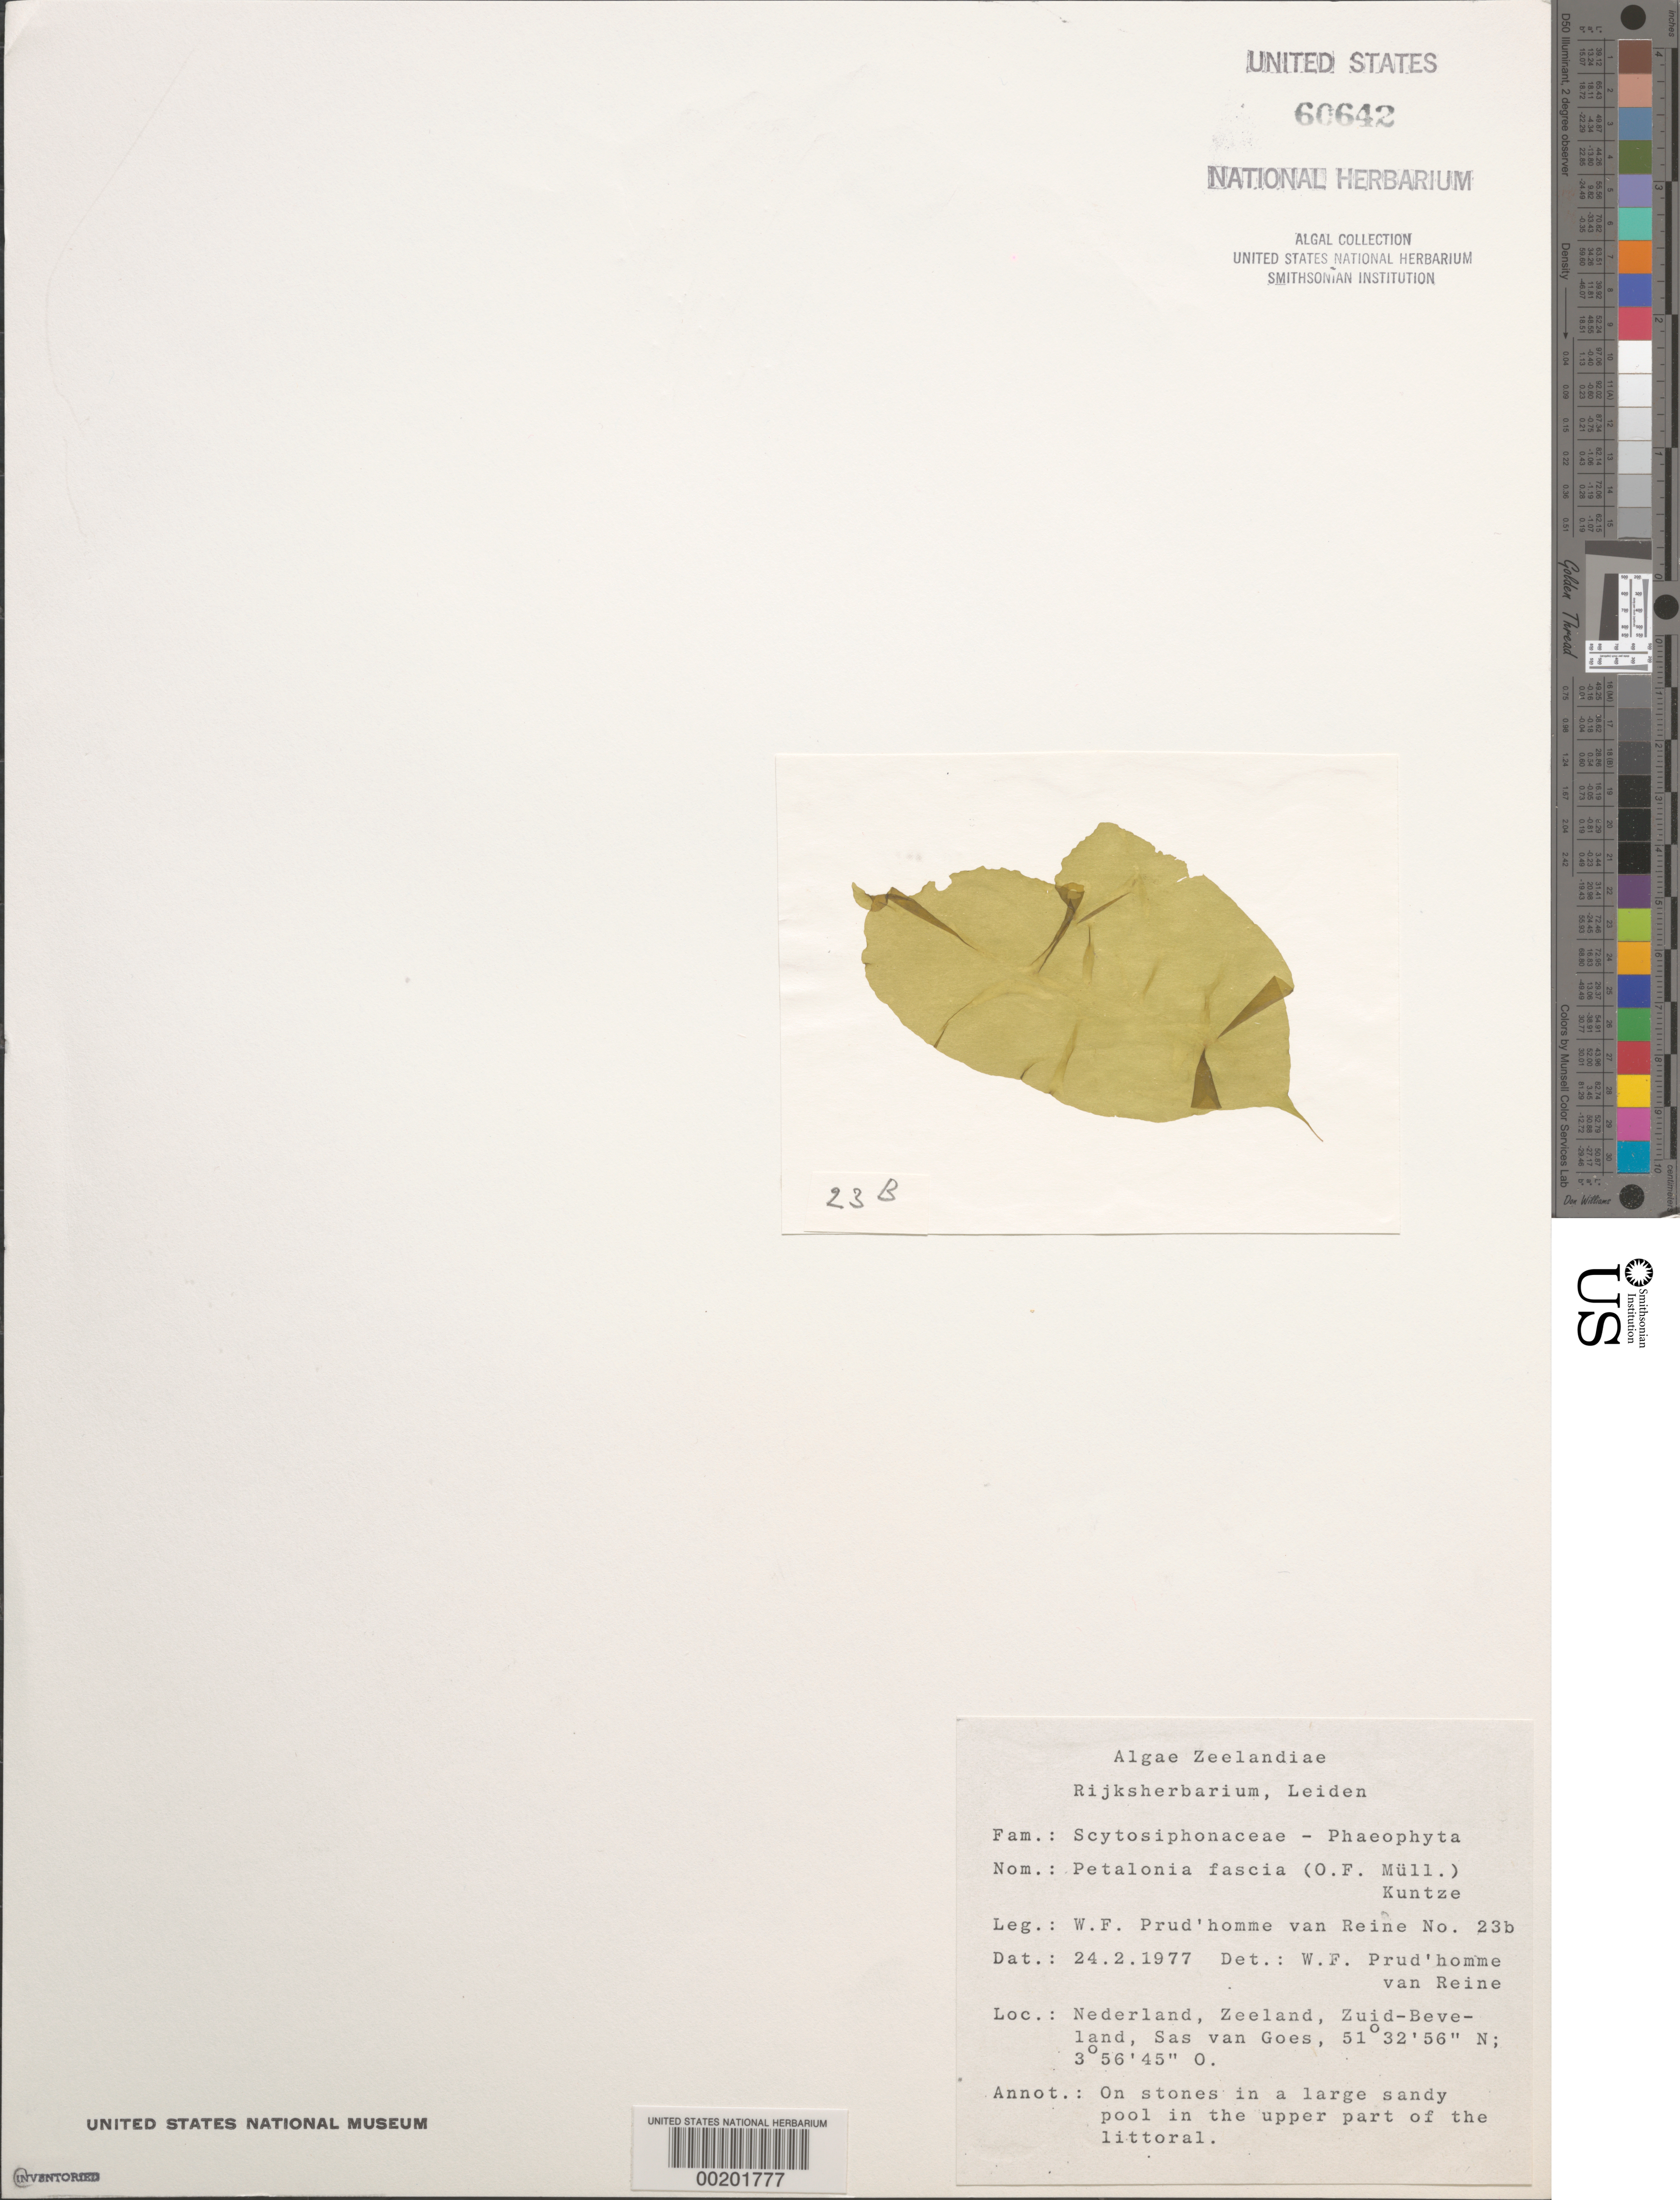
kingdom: Chromista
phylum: Ochrophyta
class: Phaeophyceae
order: Scytosiphonales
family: Scytosiphonaceae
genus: Petalonia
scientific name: Petalonia fascia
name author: (O.F. Müller) Kuntze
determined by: Prud'homme van Reine, W. F.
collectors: W. Prud'homme van Reine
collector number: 23b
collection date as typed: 24 Feb 1977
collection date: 1977-02-24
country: Netherlands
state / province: Zeeland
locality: Sas van goes, zuid-beveland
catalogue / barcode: US 60642